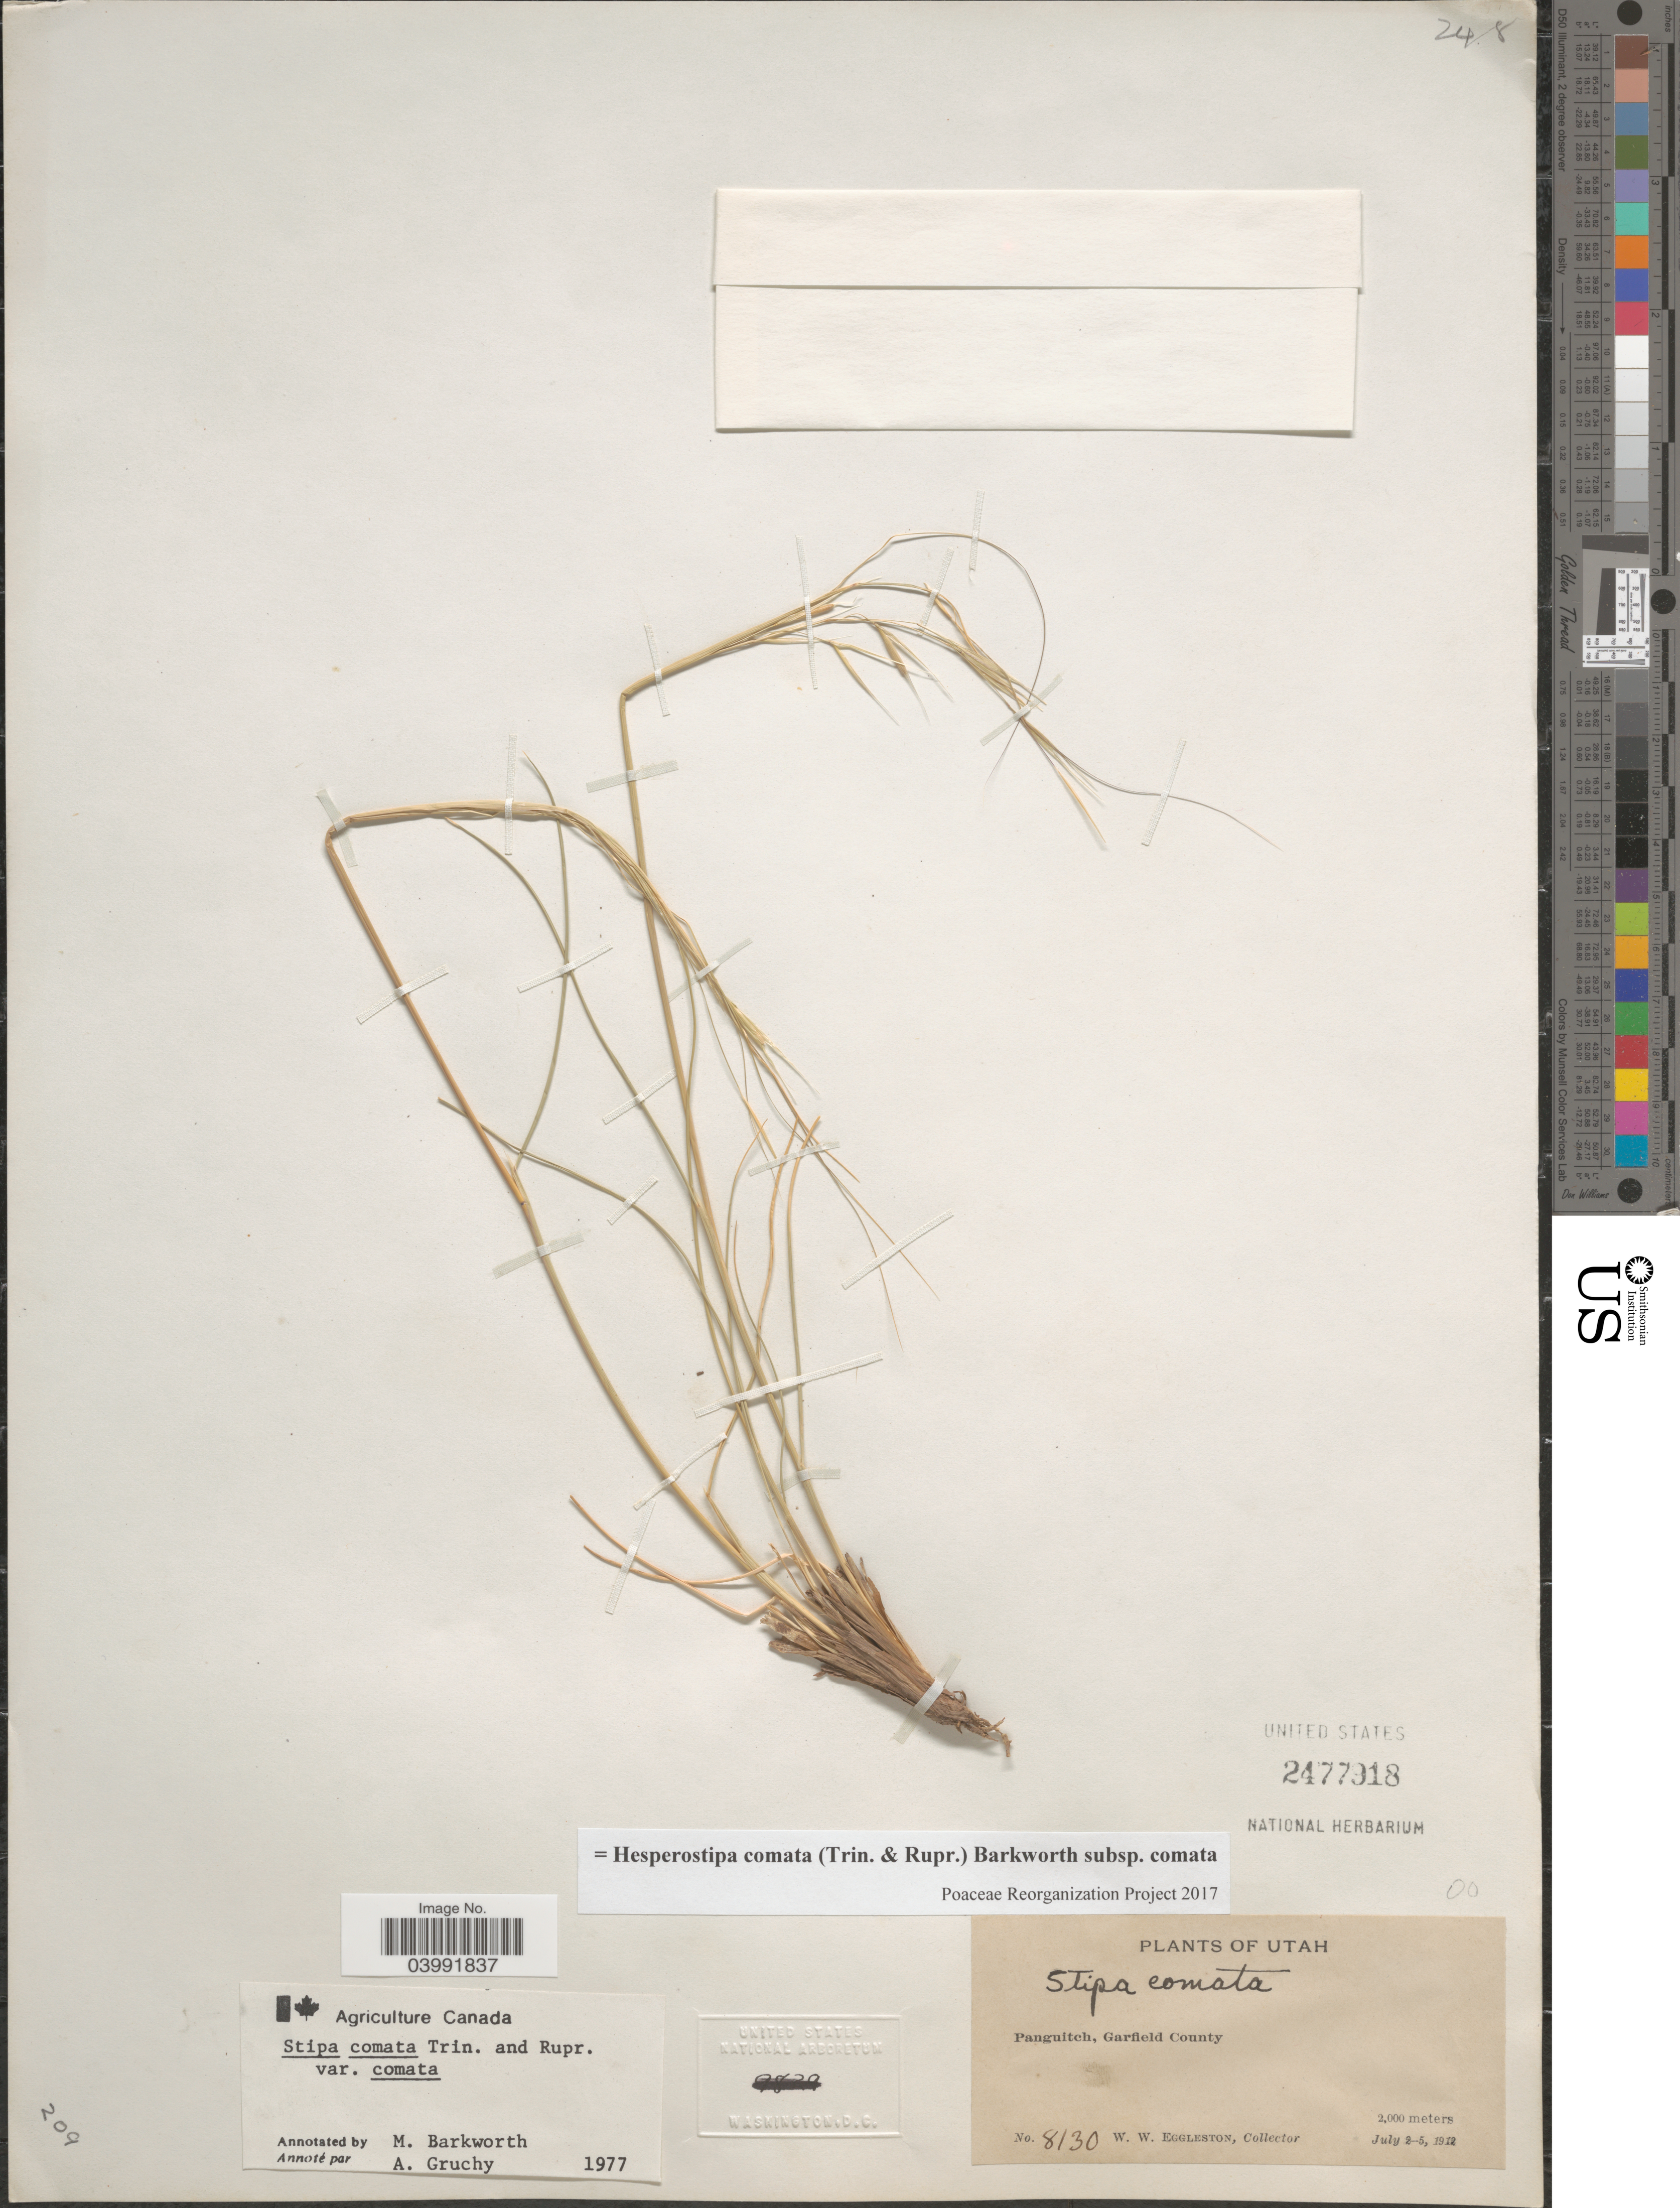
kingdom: Plantae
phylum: Tracheophyta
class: Liliopsida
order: Poales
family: Poaceae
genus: Hesperostipa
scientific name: Hesperostipa comata subsp. comata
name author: (Trin. & Rupr.) Barkworth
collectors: W. W. Eggleston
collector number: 8130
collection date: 1912-07-02/1912-07-05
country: United States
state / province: Utah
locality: Panguitch, Garfield County.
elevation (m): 2000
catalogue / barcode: US 2477918